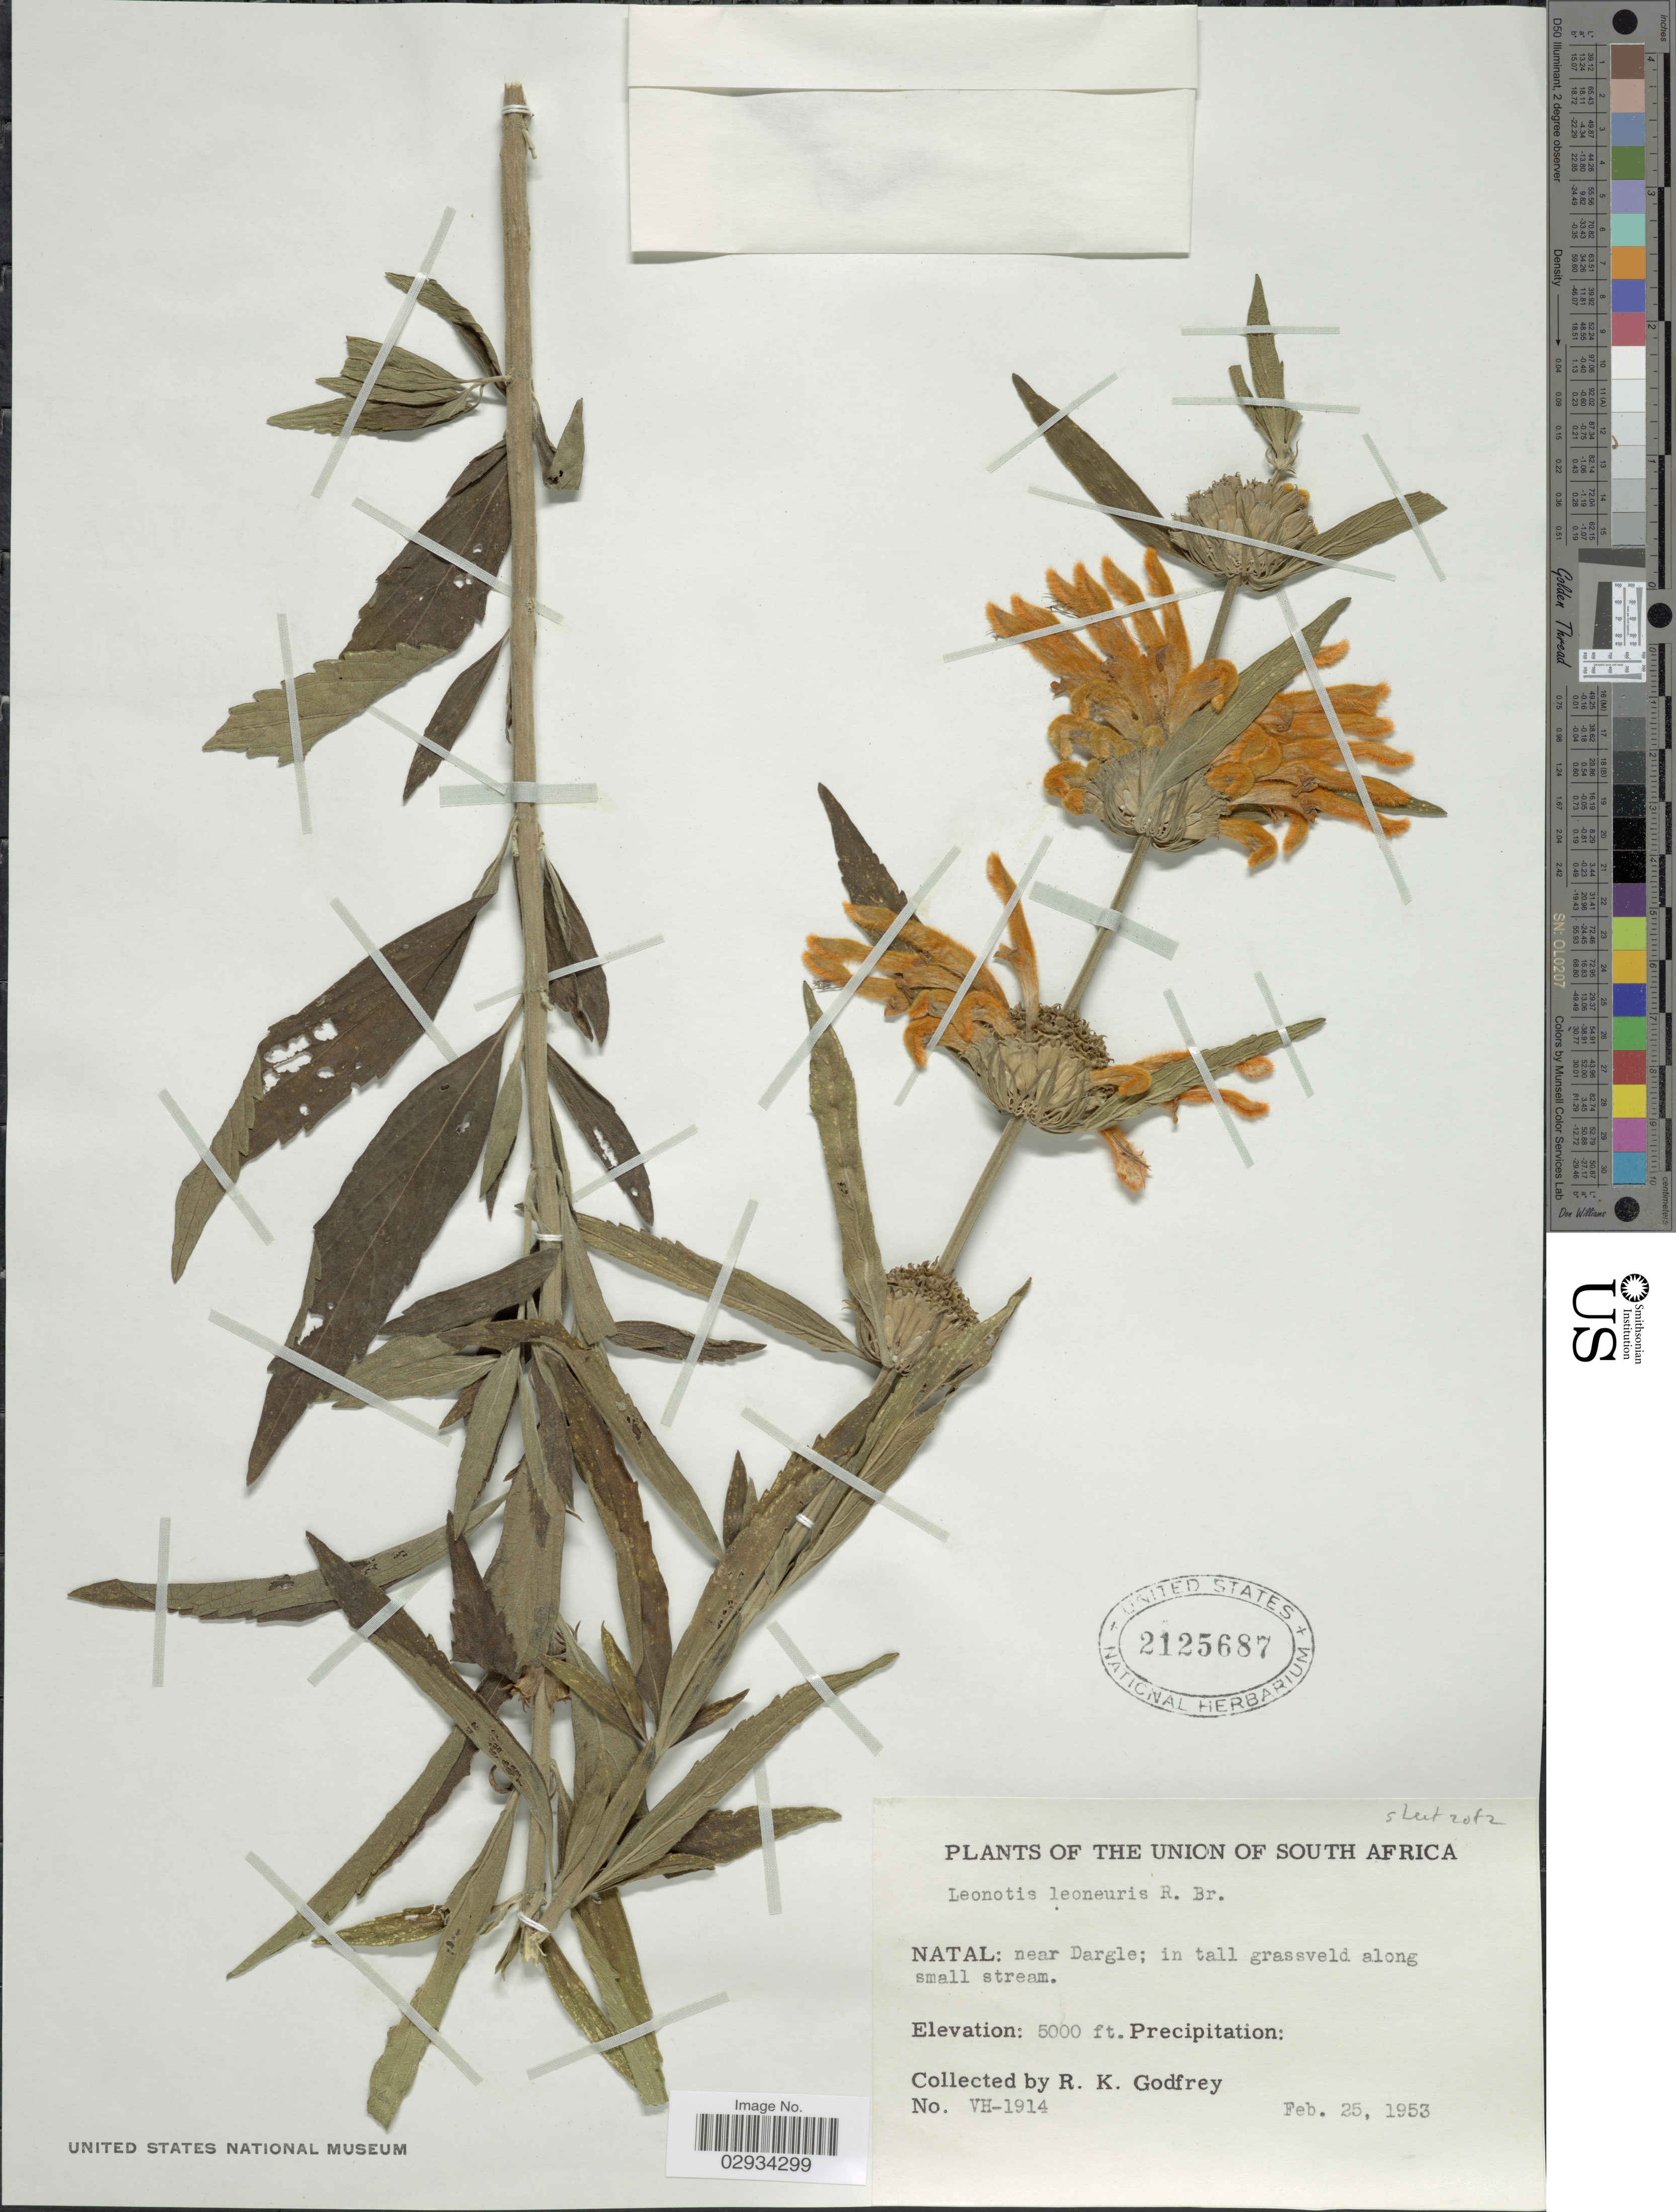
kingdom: Plantae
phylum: Tracheophyta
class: Magnoliopsida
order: Lamiales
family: Lamiaceae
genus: Leonotis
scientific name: Leonotis leonurus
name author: (L.) R. Br.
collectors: R. K. Godfrey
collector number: VH-1914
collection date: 1953-02-25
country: South Africa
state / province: KwaZulu-Natal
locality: Union of South Africa. Natal: near Dargle.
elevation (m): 1524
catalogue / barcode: US 2125687